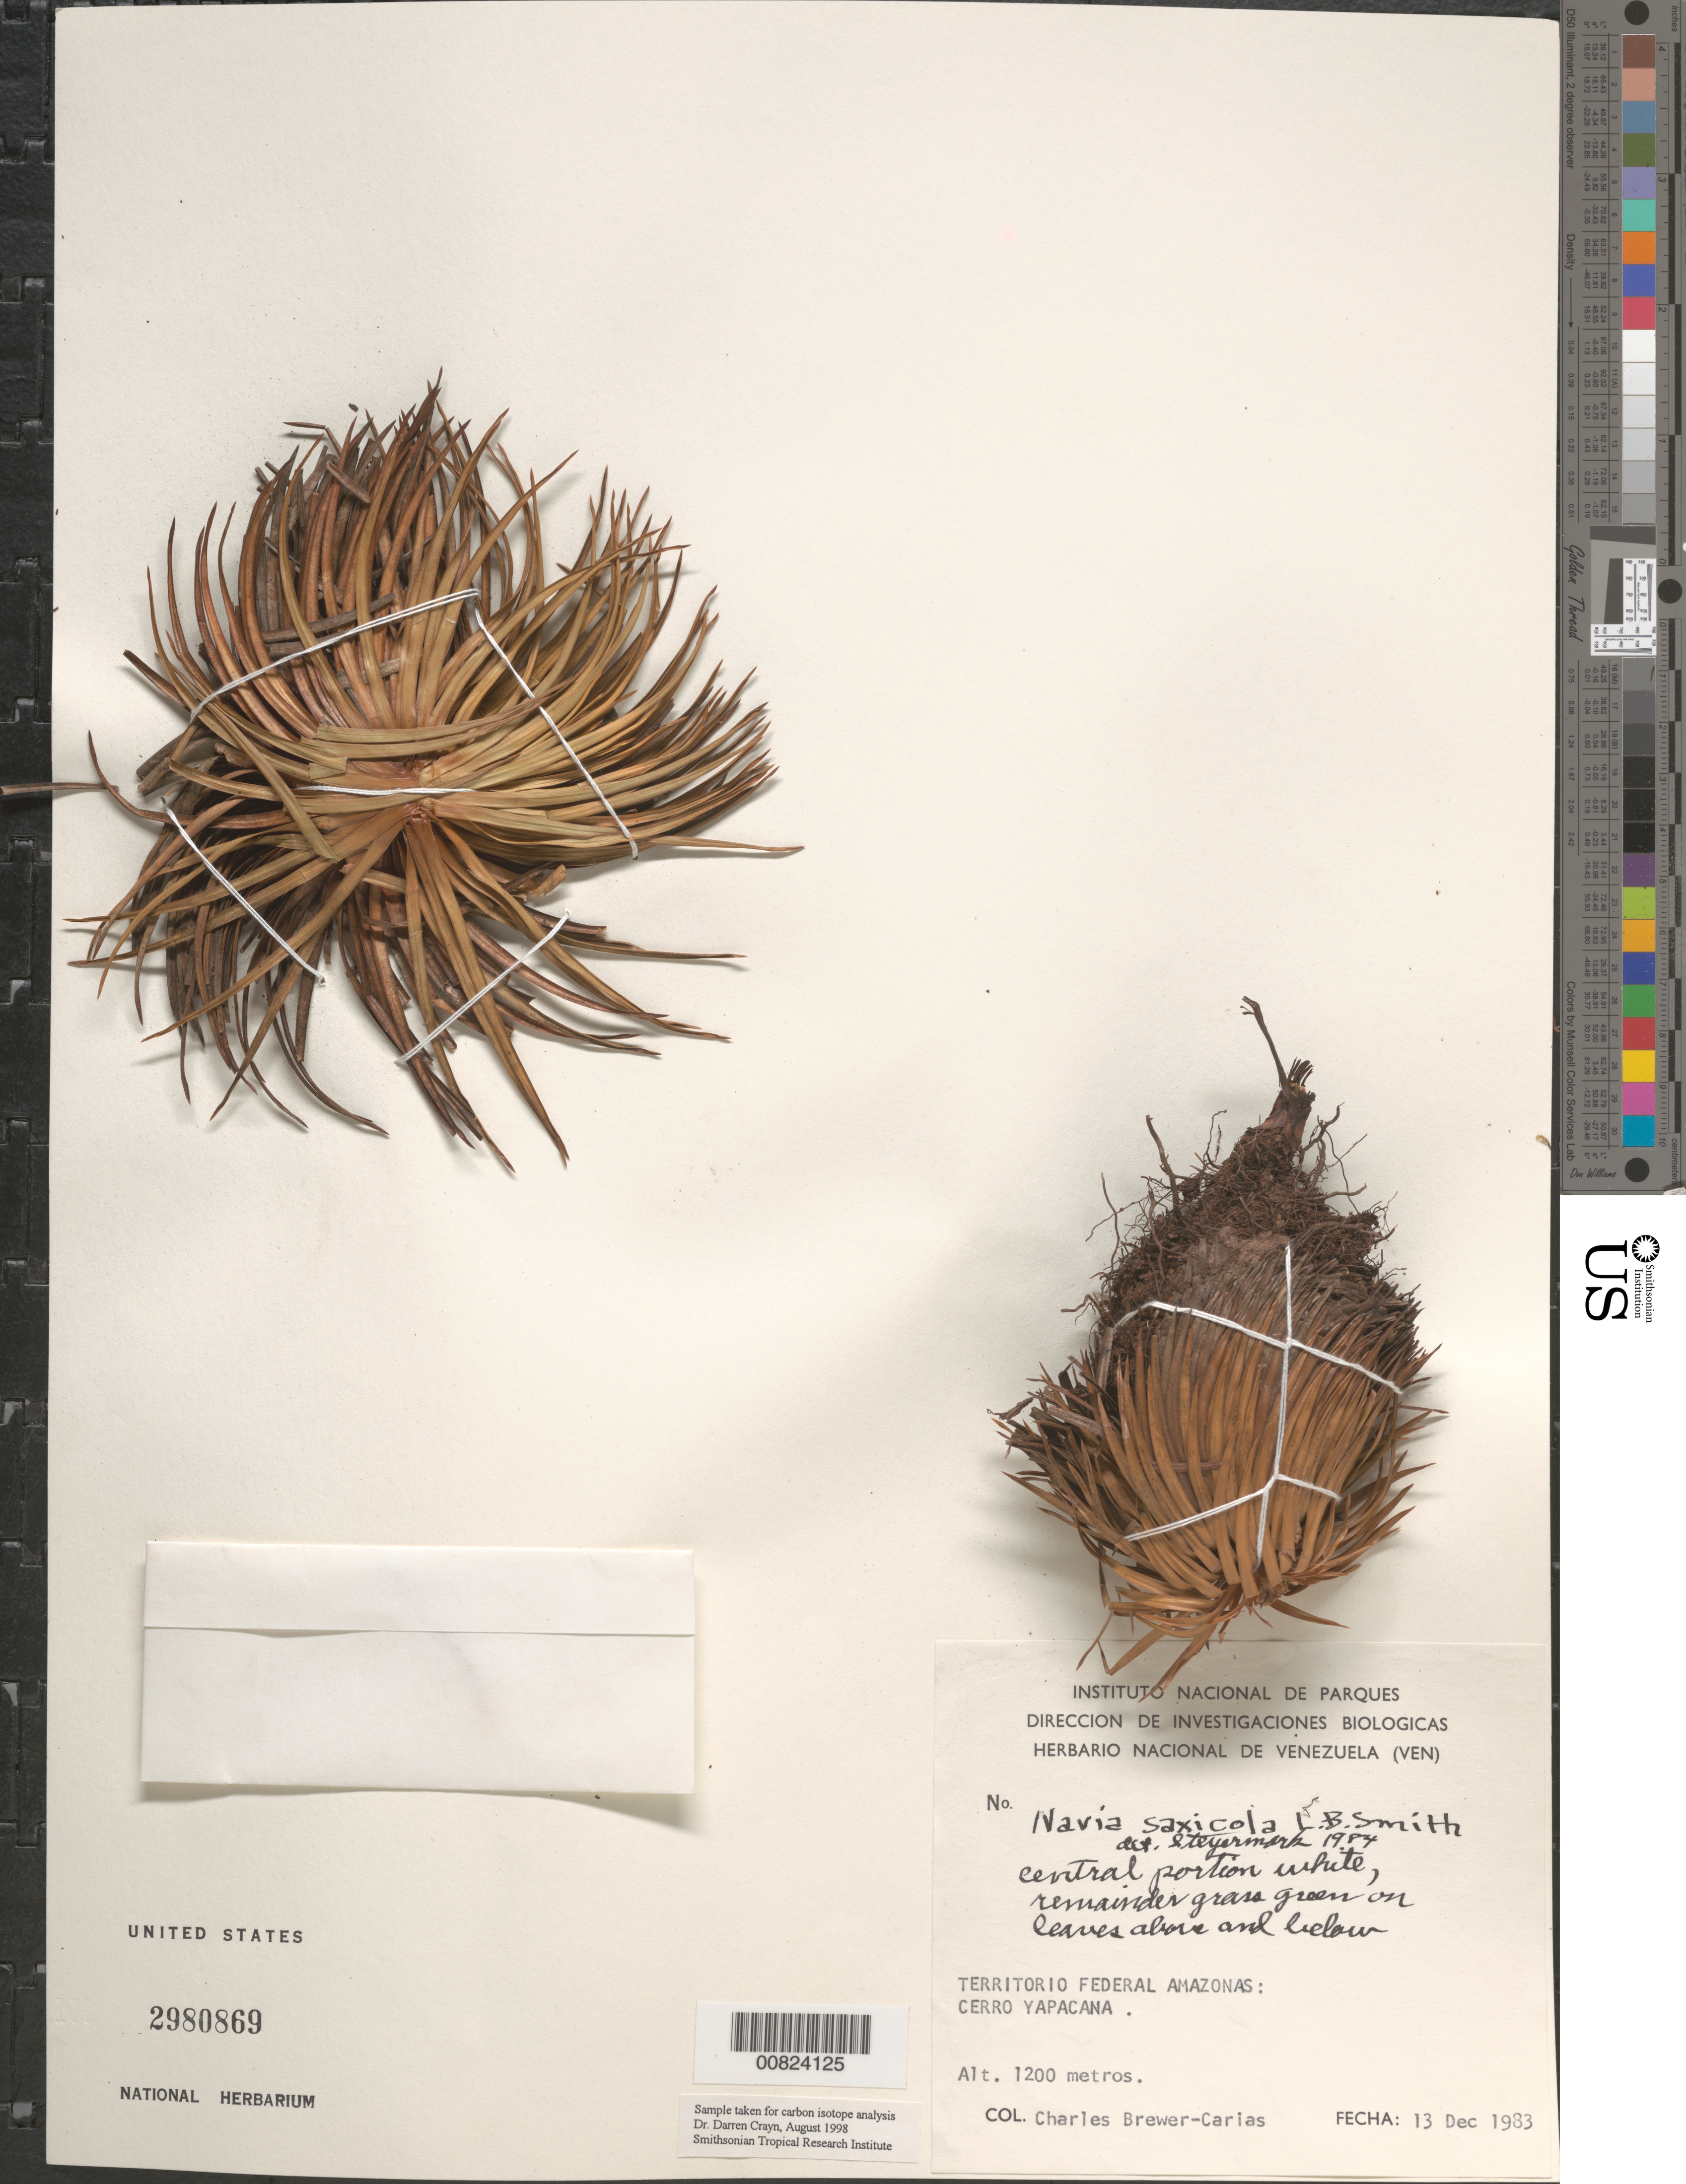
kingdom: Plantae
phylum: Tracheophyta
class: Liliopsida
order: Poales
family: Bromeliaceae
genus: Navia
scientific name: Navia saxicola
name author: L.B. Sm.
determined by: Steyermark, Julian A., (VEN)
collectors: C. Brewer-Carias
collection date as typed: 13-Dec-83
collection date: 1983-12-13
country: Venezuela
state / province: Amazonas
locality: Cerro Yapacána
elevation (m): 1200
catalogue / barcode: US 2980869